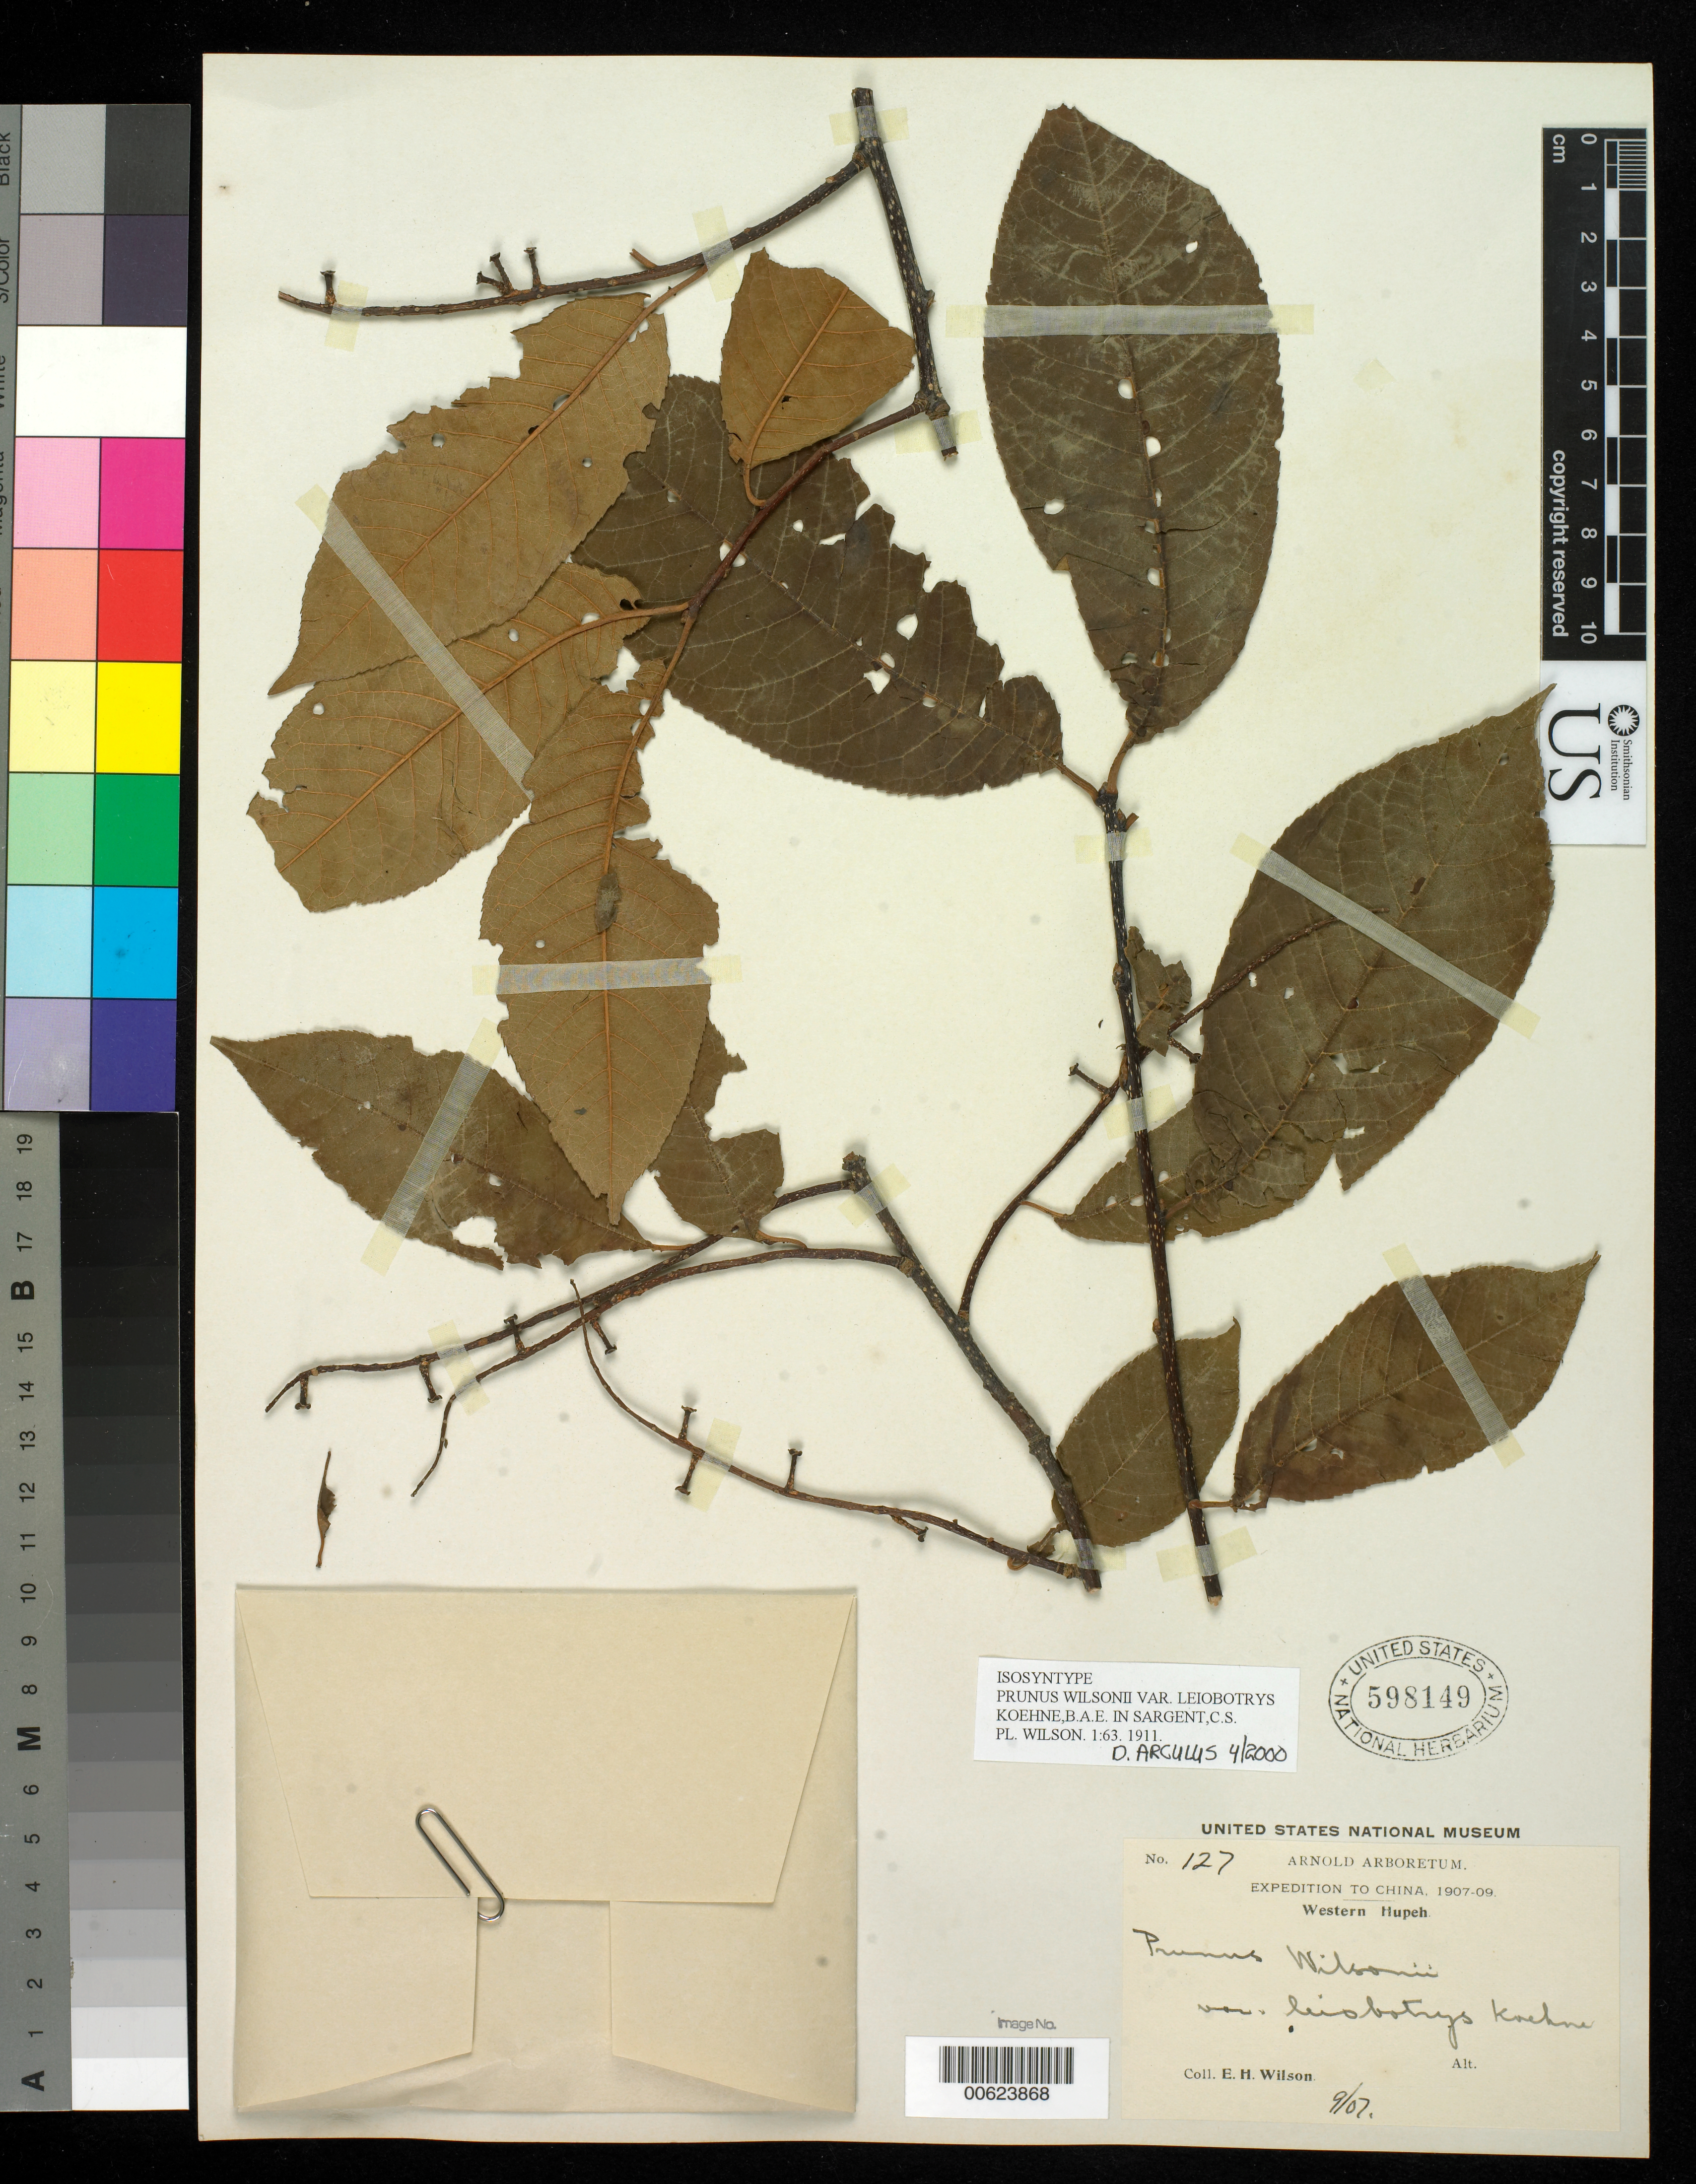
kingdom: Plantae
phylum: Tracheophyta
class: Magnoliopsida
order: Rosales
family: Rosaceae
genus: Prunus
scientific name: Prunus wilsonii var. leiobotrys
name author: Koehne in Sarg.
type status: Isosyntype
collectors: E. H. Wilson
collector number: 127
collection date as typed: Sep 1907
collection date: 1907-09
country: China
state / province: Hubei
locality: Western Hupeh.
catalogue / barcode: US 598149